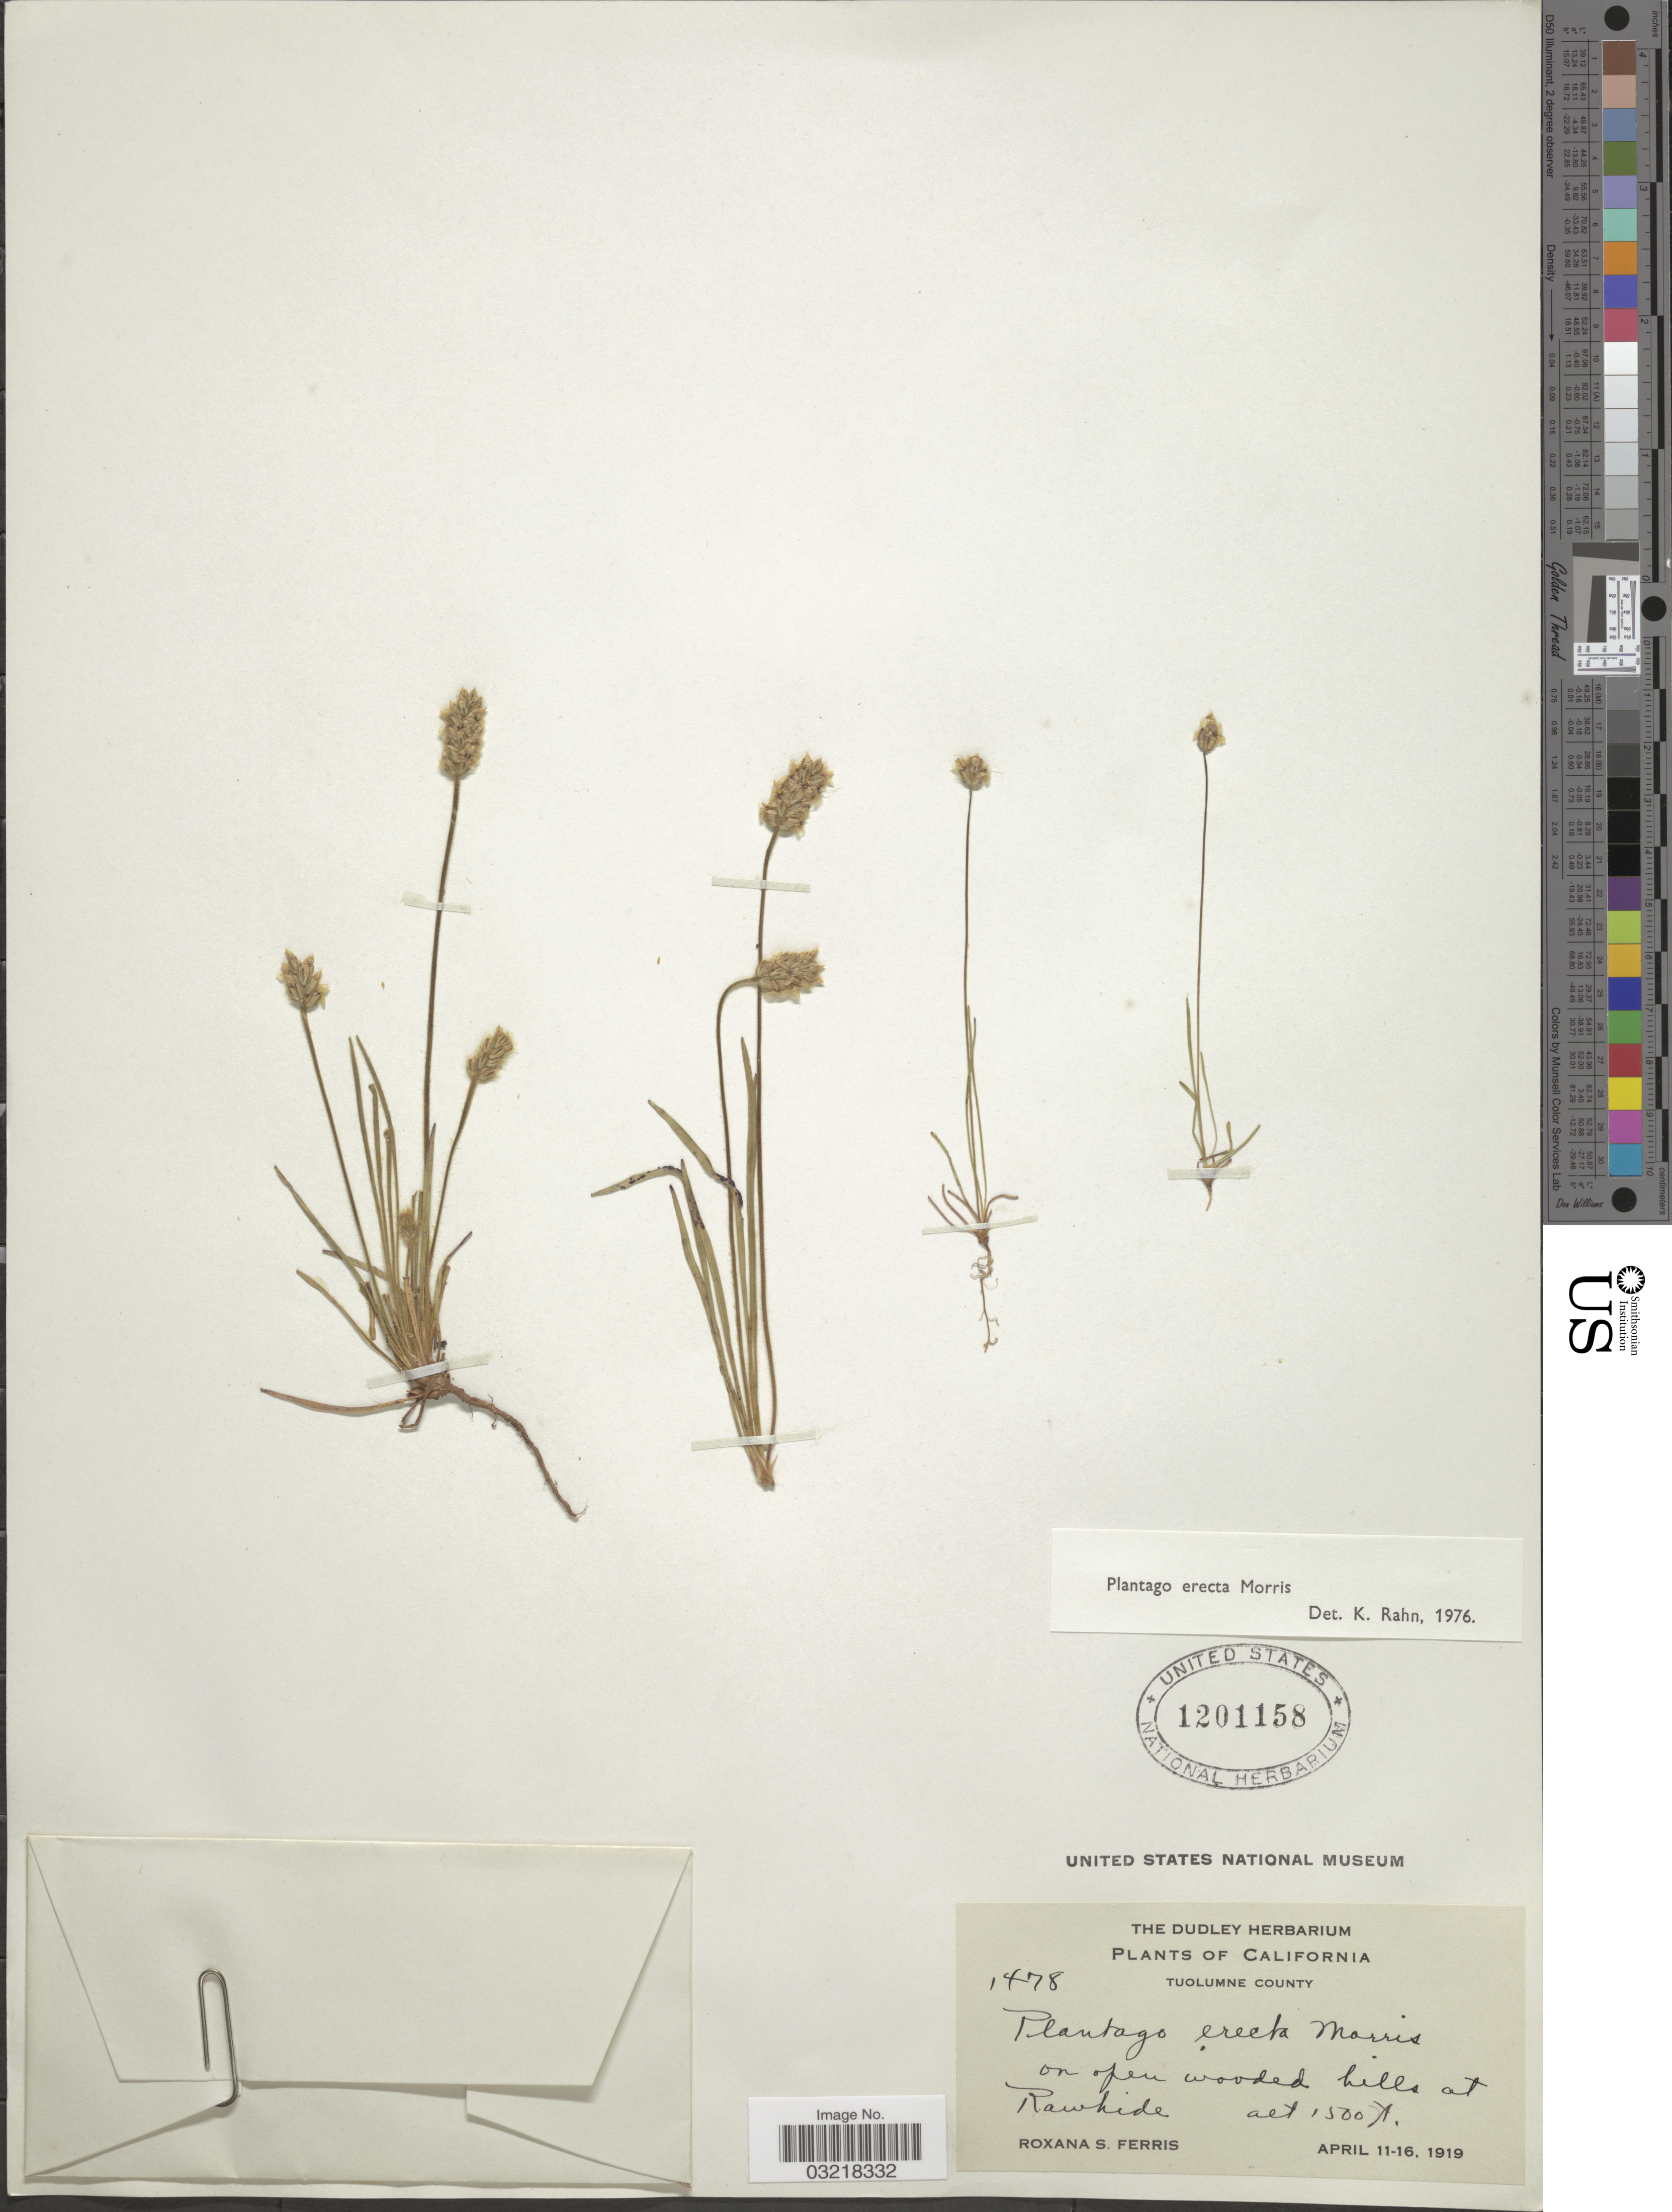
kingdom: Plantae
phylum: Tracheophyta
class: Magnoliopsida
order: Lamiales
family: Plantaginaceae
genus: Plantago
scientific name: Plantago erecta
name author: Morris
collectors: R. S. Ferris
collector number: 1478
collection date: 1919-04-11/1919-04-16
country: United States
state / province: California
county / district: Tuolumne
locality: Tuolumne County. On open wooded hills at Rawhide.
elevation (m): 457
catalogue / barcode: US 1201158